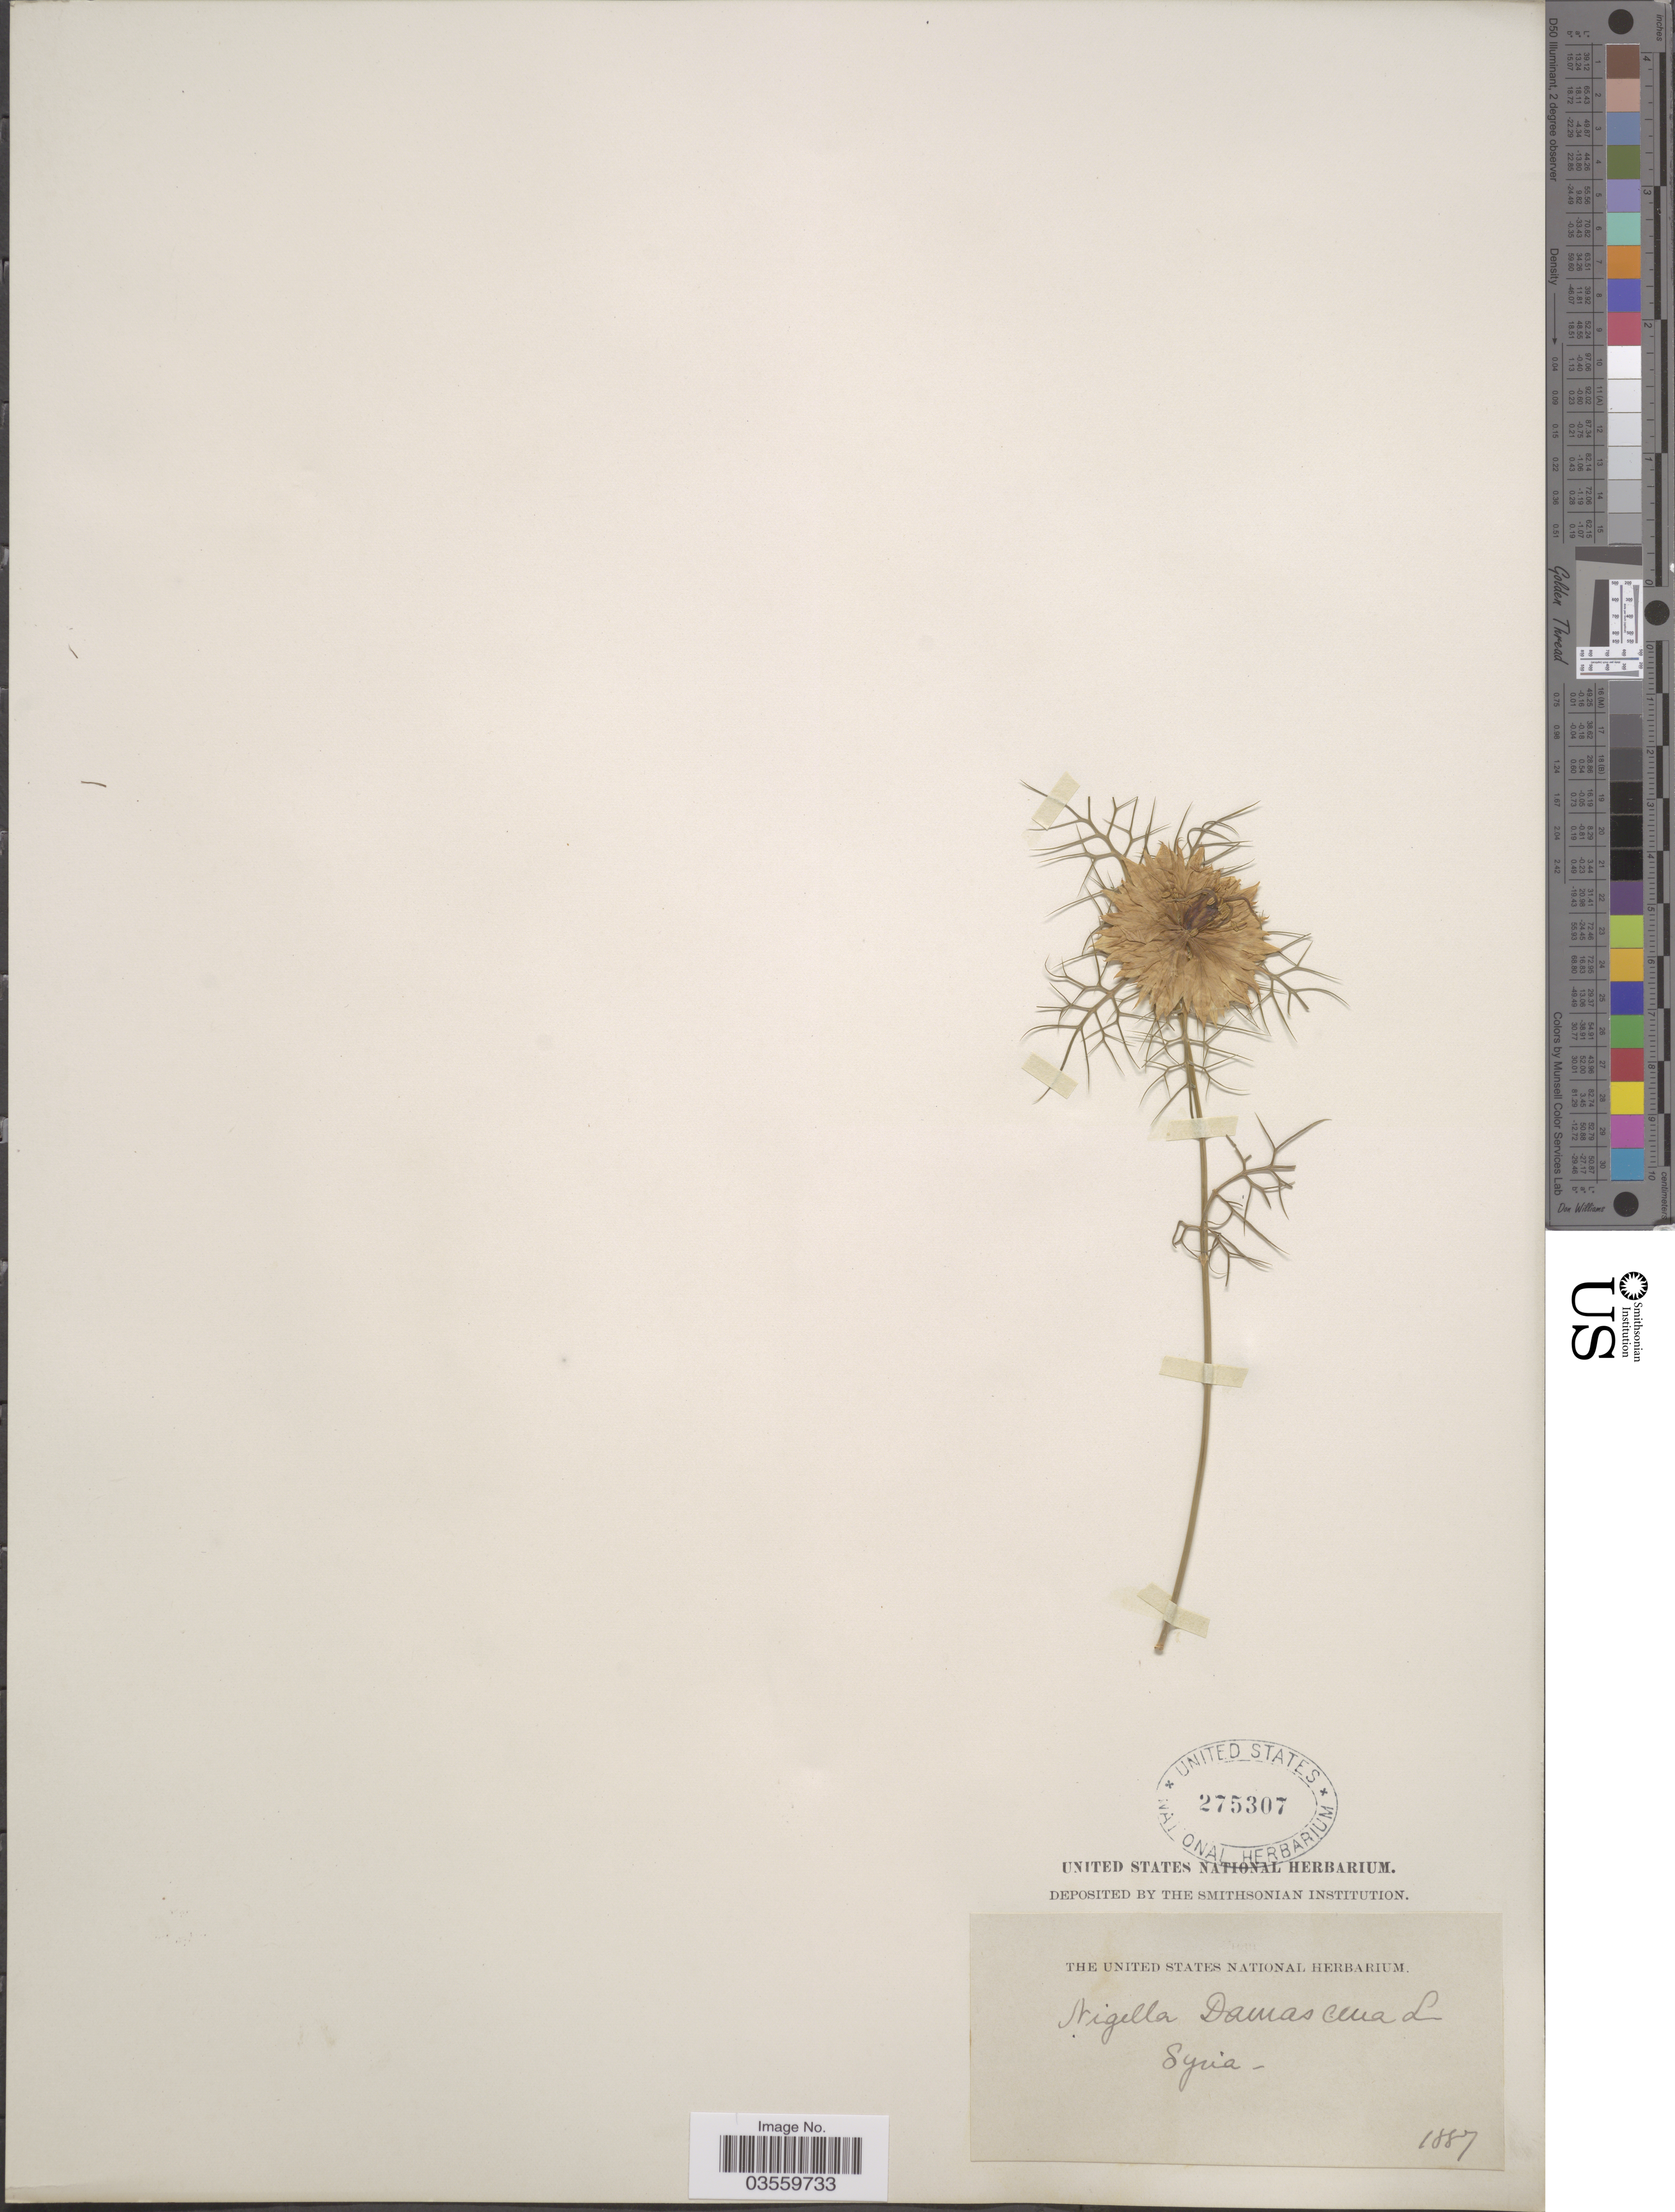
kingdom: Plantae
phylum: Tracheophyta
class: Magnoliopsida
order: Ranunculales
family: Ranunculaceae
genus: Nigella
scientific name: Nigella damascena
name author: L.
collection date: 1887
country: Syria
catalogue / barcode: US 275307